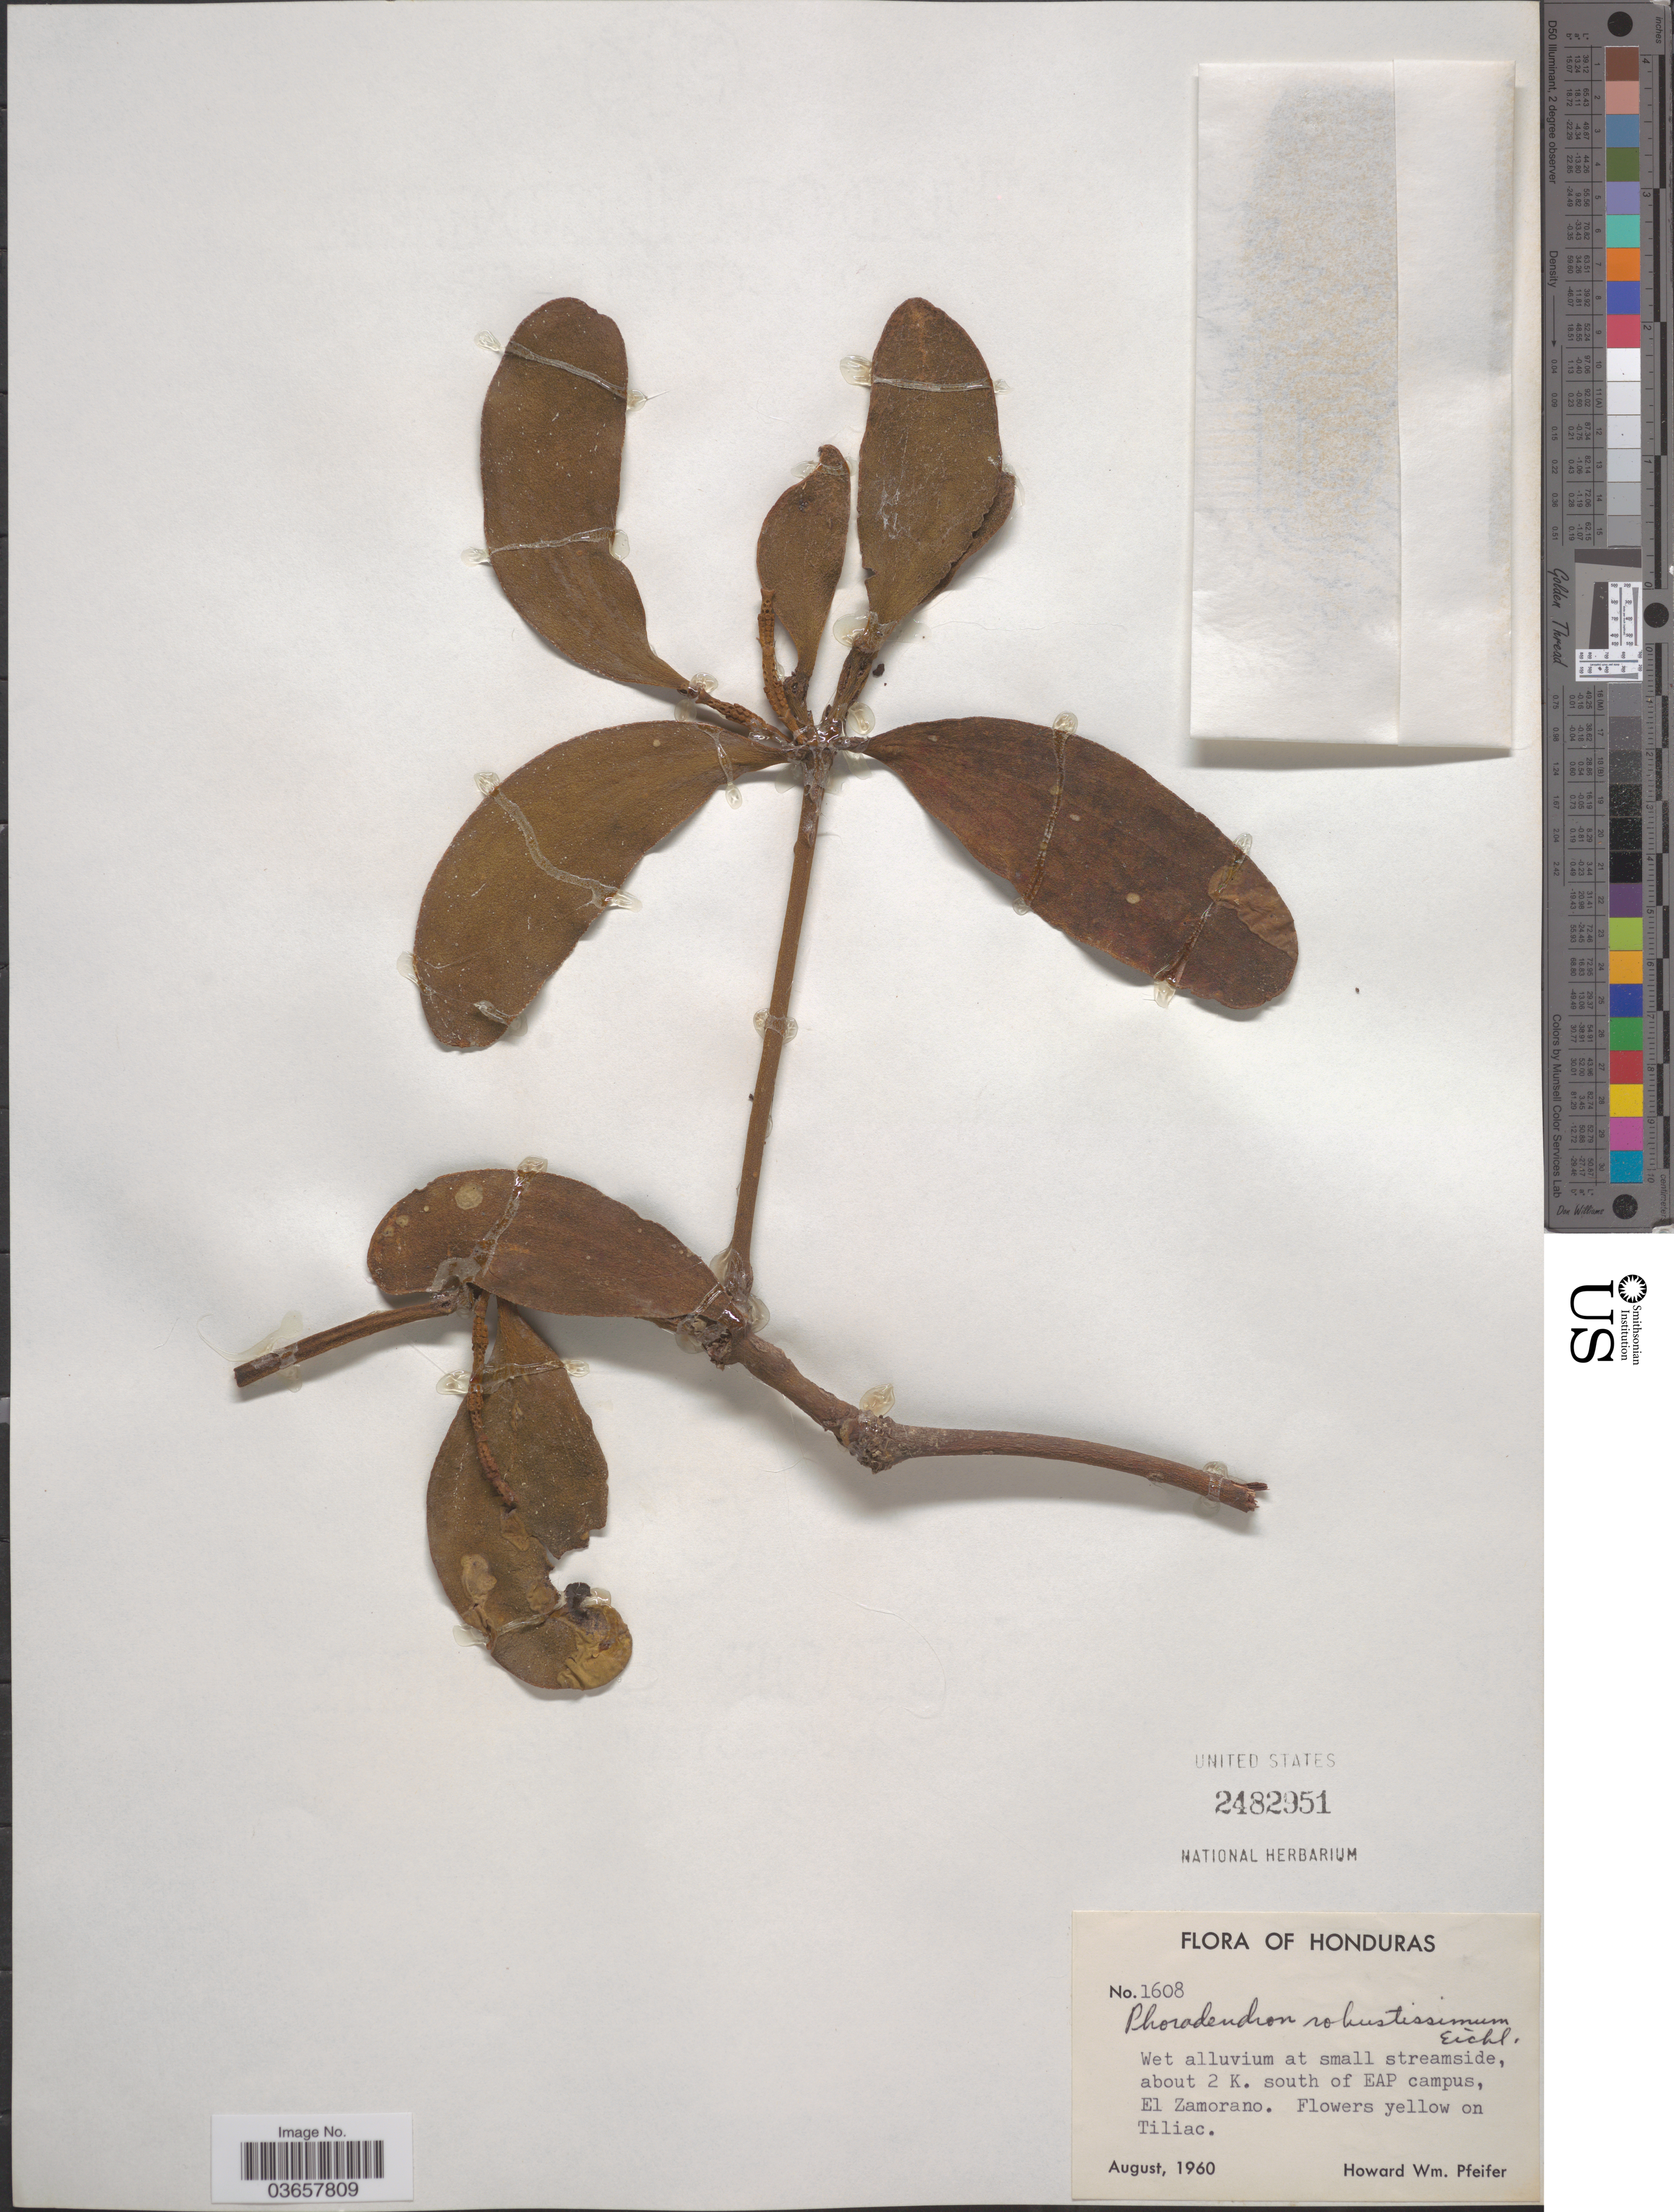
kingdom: Plantae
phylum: Tracheophyta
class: Magnoliopsida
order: Santalales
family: Viscaceae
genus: Phoradendron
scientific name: Phoradendron robustissimum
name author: Eichler in Mart.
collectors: H. W. Pfeifer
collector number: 1608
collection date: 1960-08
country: Honduras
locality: About 2 K. south of EAP campus, El Zamorano.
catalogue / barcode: US 2482951